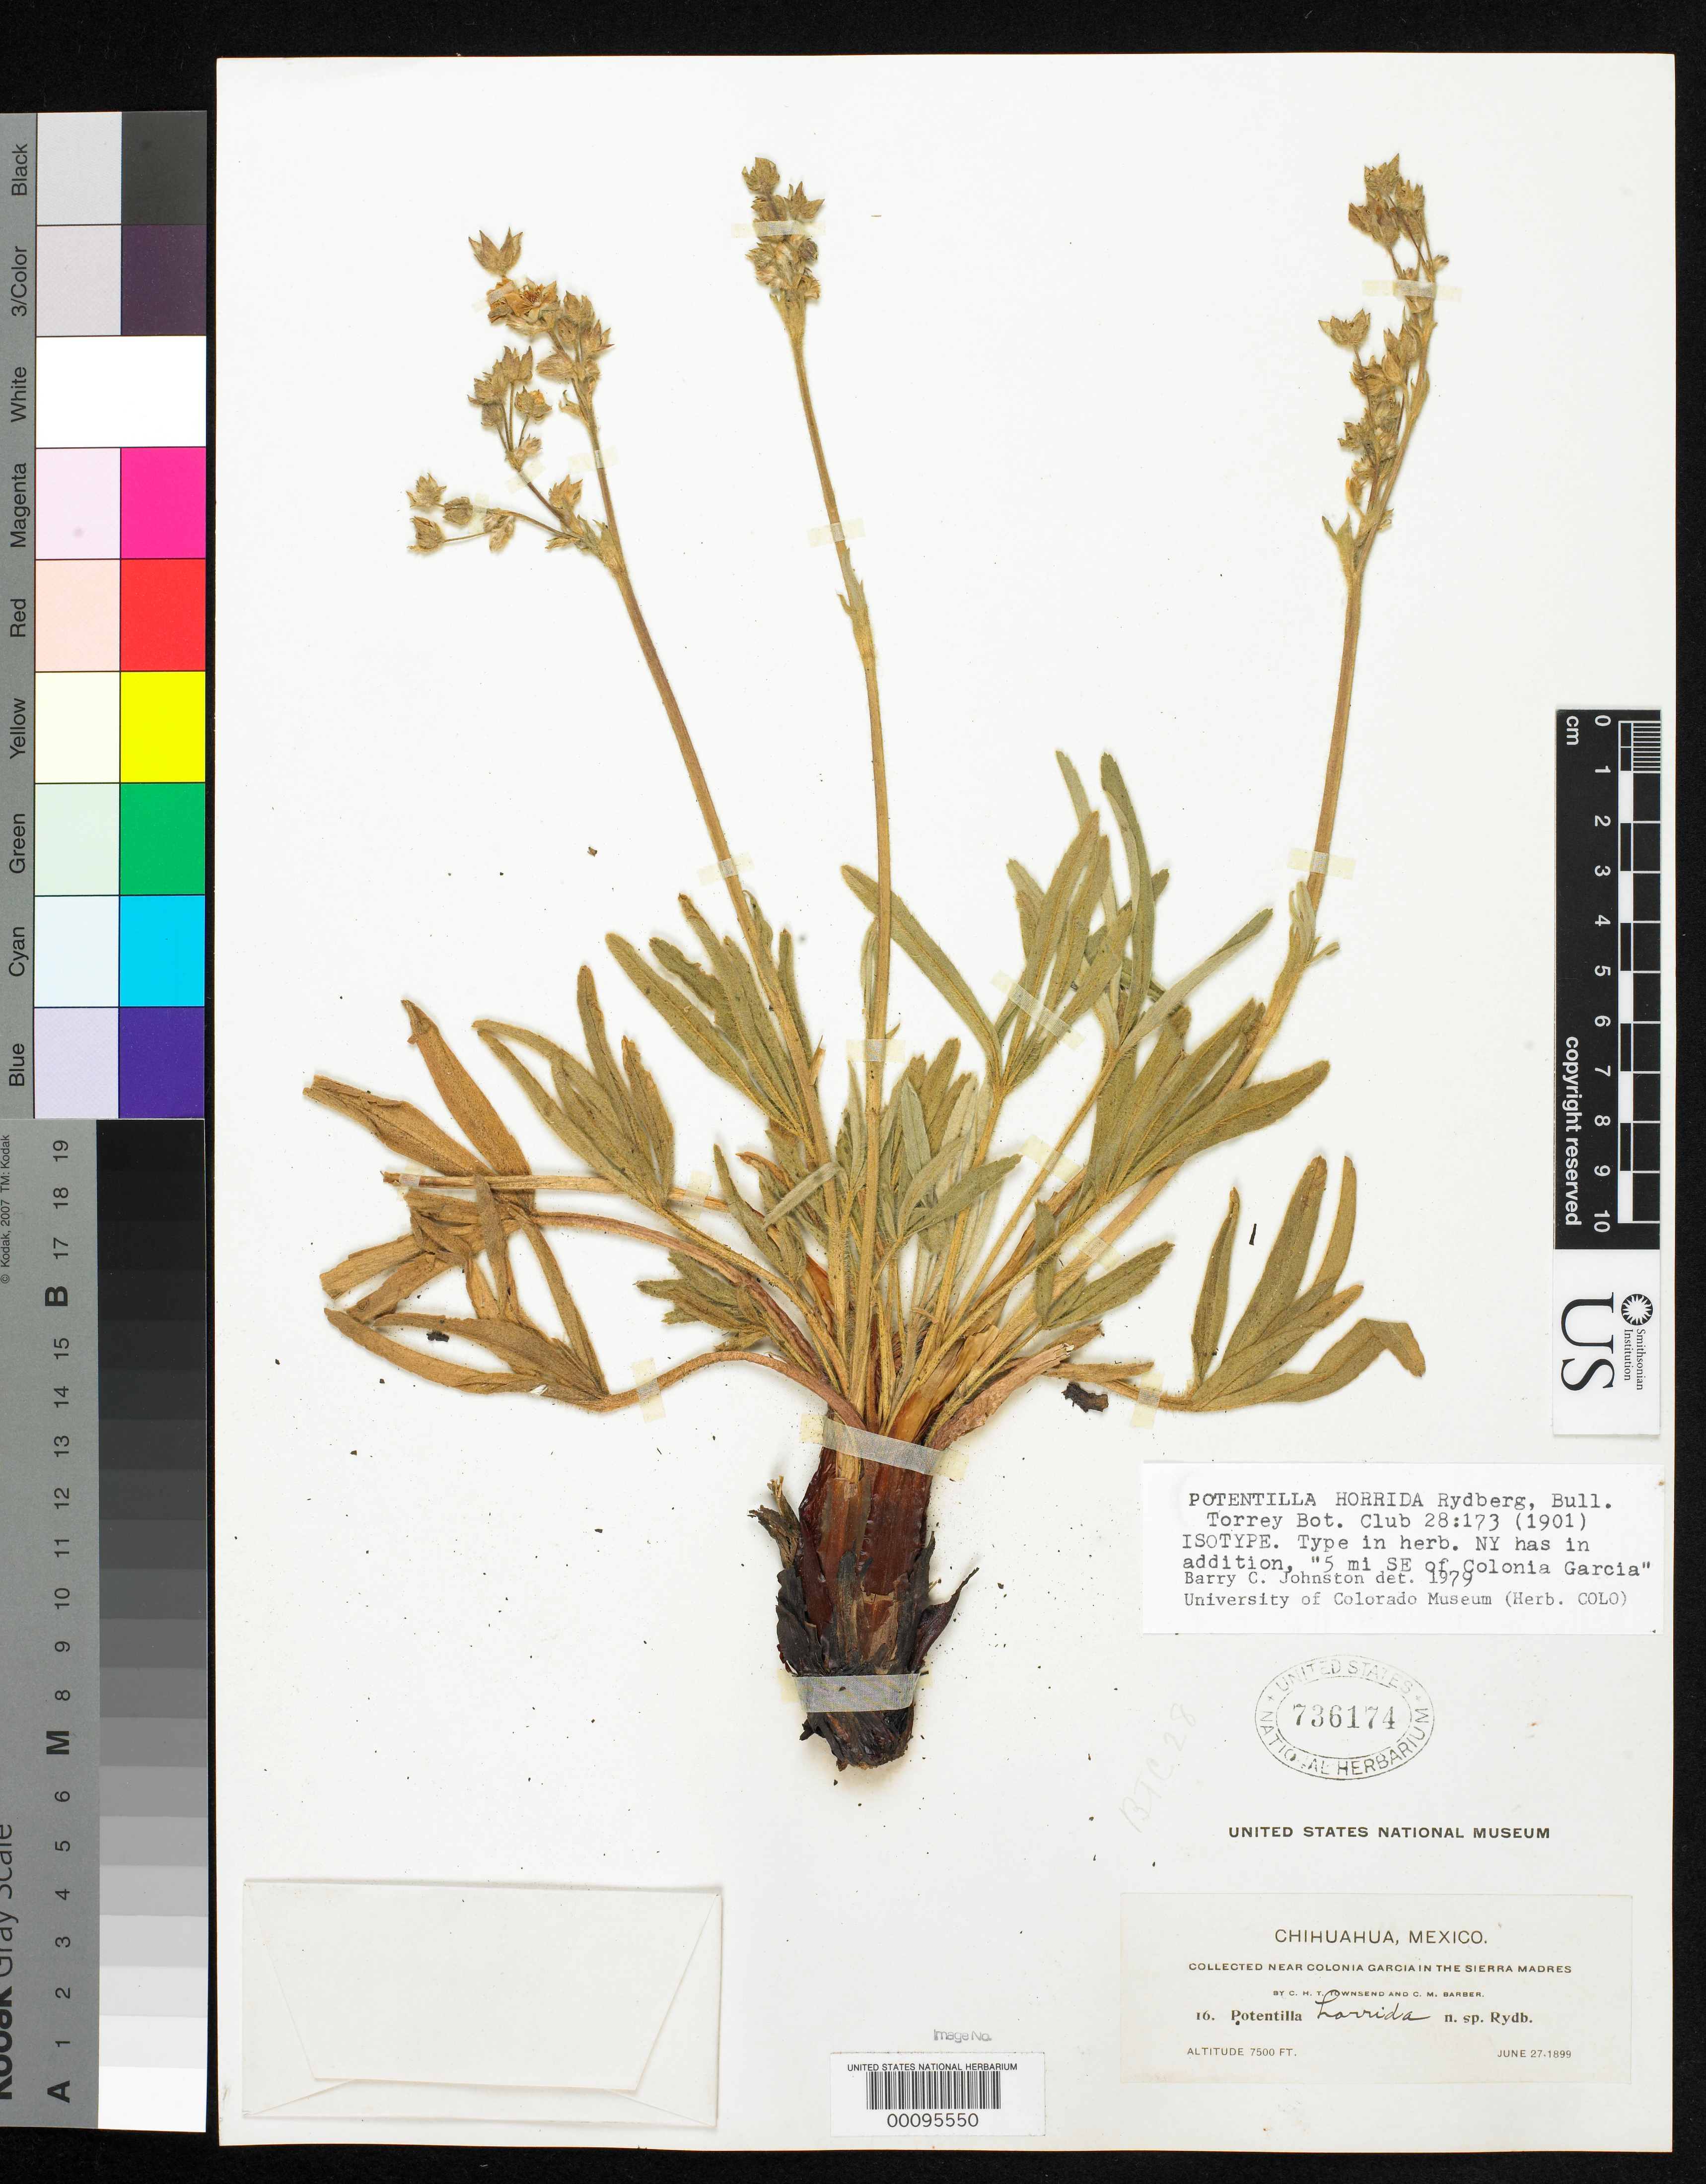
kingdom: Plantae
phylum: Tracheophyta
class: Magnoliopsida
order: Rosales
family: Rosaceae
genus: Potentilla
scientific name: Potentilla horrida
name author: Rydb.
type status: Isotype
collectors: C. H. T. Townsend & C. Barber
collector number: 16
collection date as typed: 27 Jun 1899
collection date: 1899-06-27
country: Mexico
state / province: Chihuahua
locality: Sierra Madre, near Colonia Garcia.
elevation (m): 2286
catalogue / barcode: US 736174